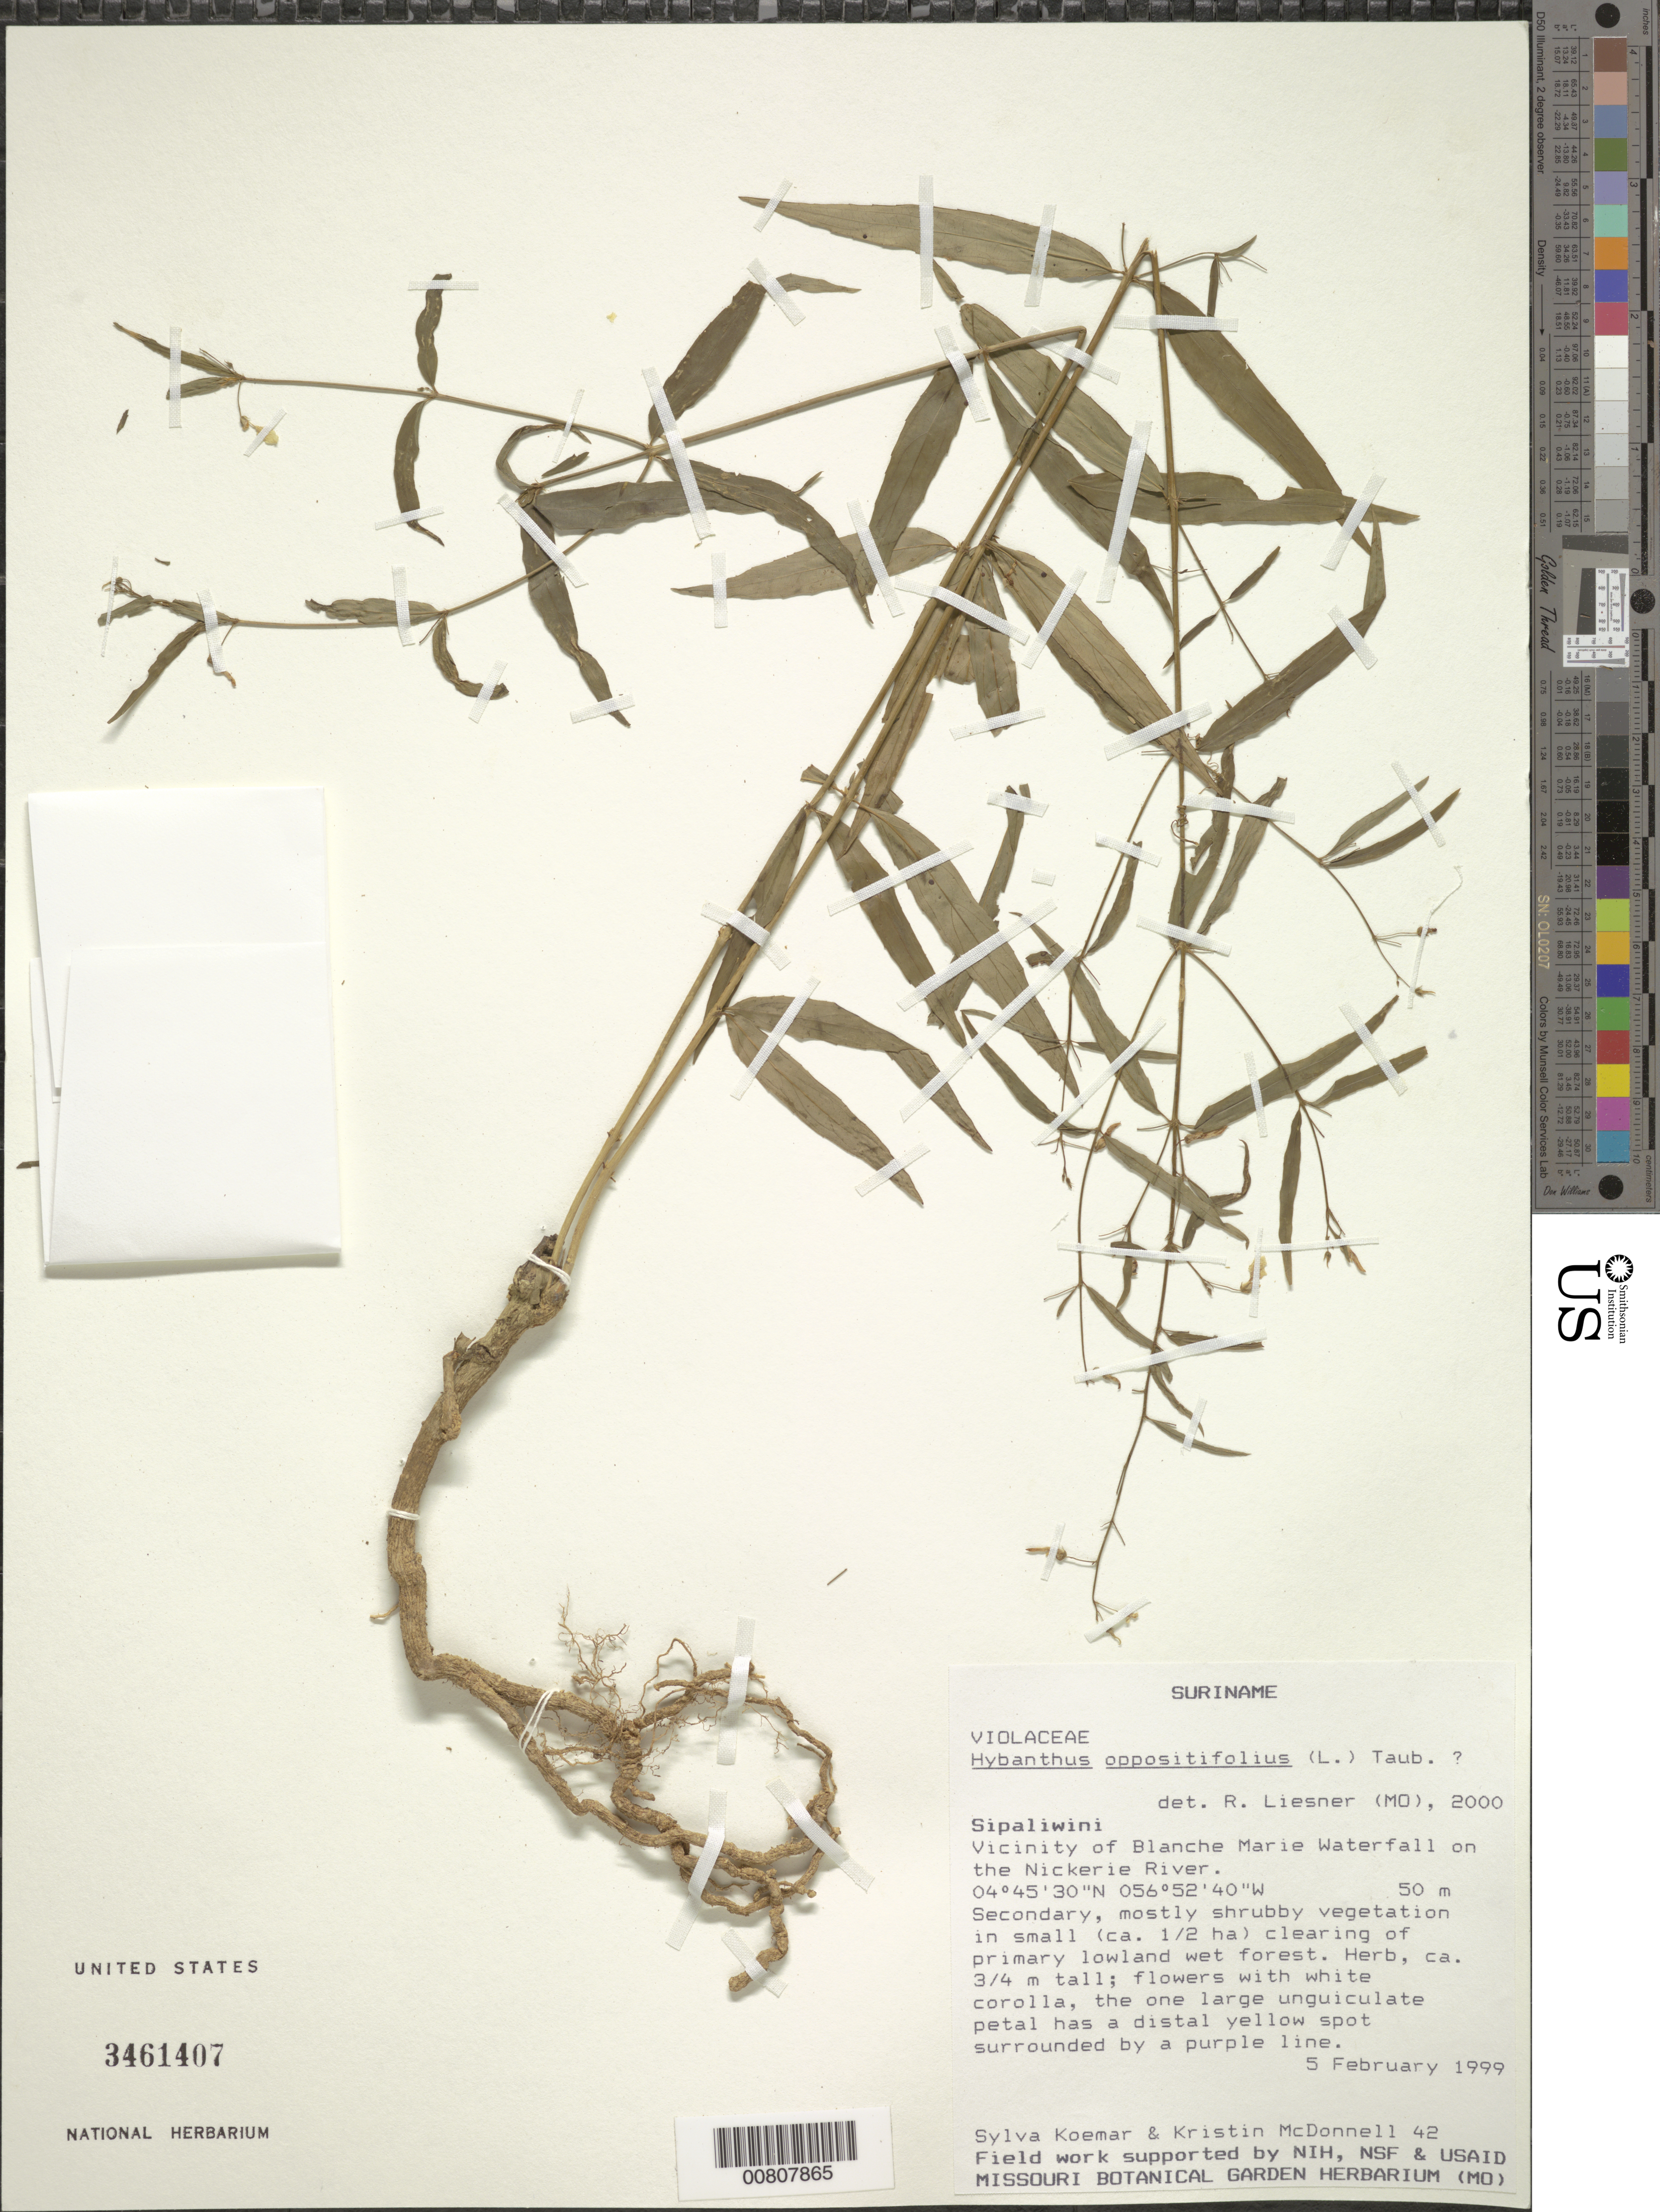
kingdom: Plantae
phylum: Tracheophyta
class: Magnoliopsida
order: Malpighiales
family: Violaceae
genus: Pombalia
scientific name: Pombalia oppositifolia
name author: (L.) Paula-Souza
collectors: S. Koemar & K. McDonnell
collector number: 42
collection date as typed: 5-Feb-99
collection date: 1999-02-05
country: Suriname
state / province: Sipaliwini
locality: Blanche Marie waterfall, vic., Nickerie R.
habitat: Secondary, mostly shrubby vegetation in ca. 1 ha clearing (for guesthouse) of primary lowland wet forest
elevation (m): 50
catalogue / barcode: US 3461407